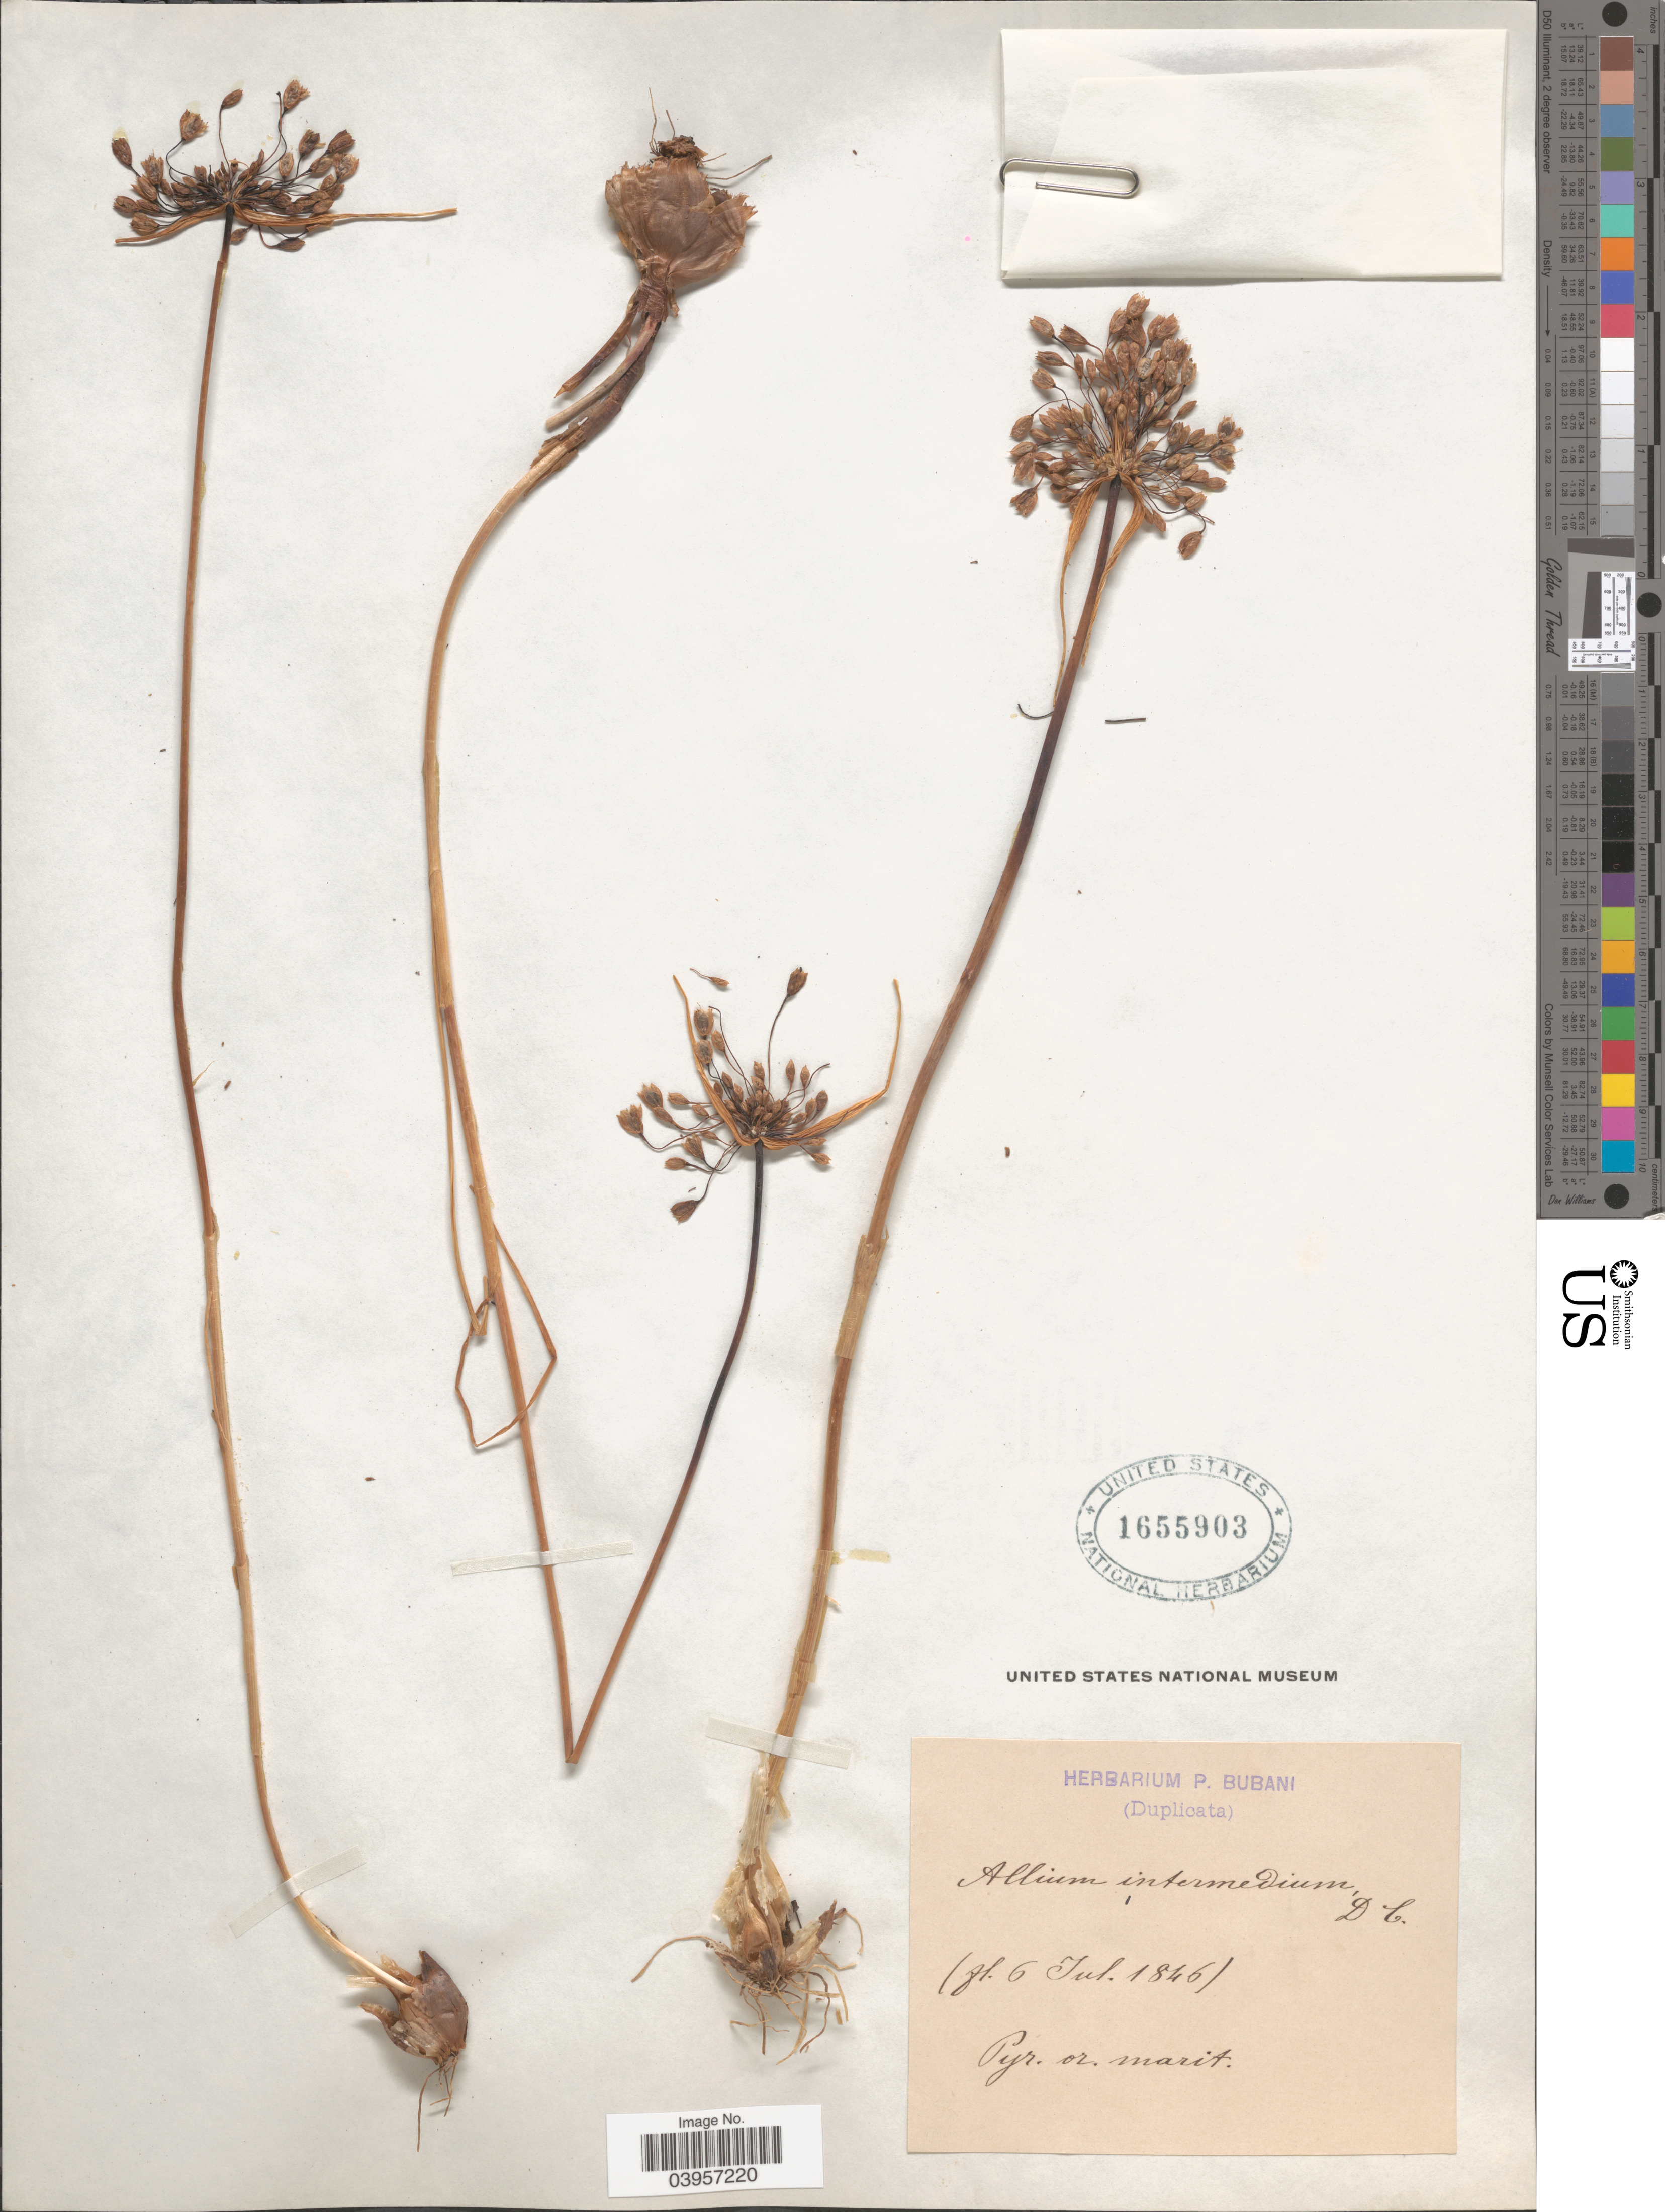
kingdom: Plantae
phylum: Tracheophyta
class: Liliopsida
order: Asparagales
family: Amaryllidaceae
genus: Allium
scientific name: Allium intermedium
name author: DC.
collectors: ex herb. P. Bubani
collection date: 1846-07-06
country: France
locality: Pyr. or. marit.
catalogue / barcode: US 1655903